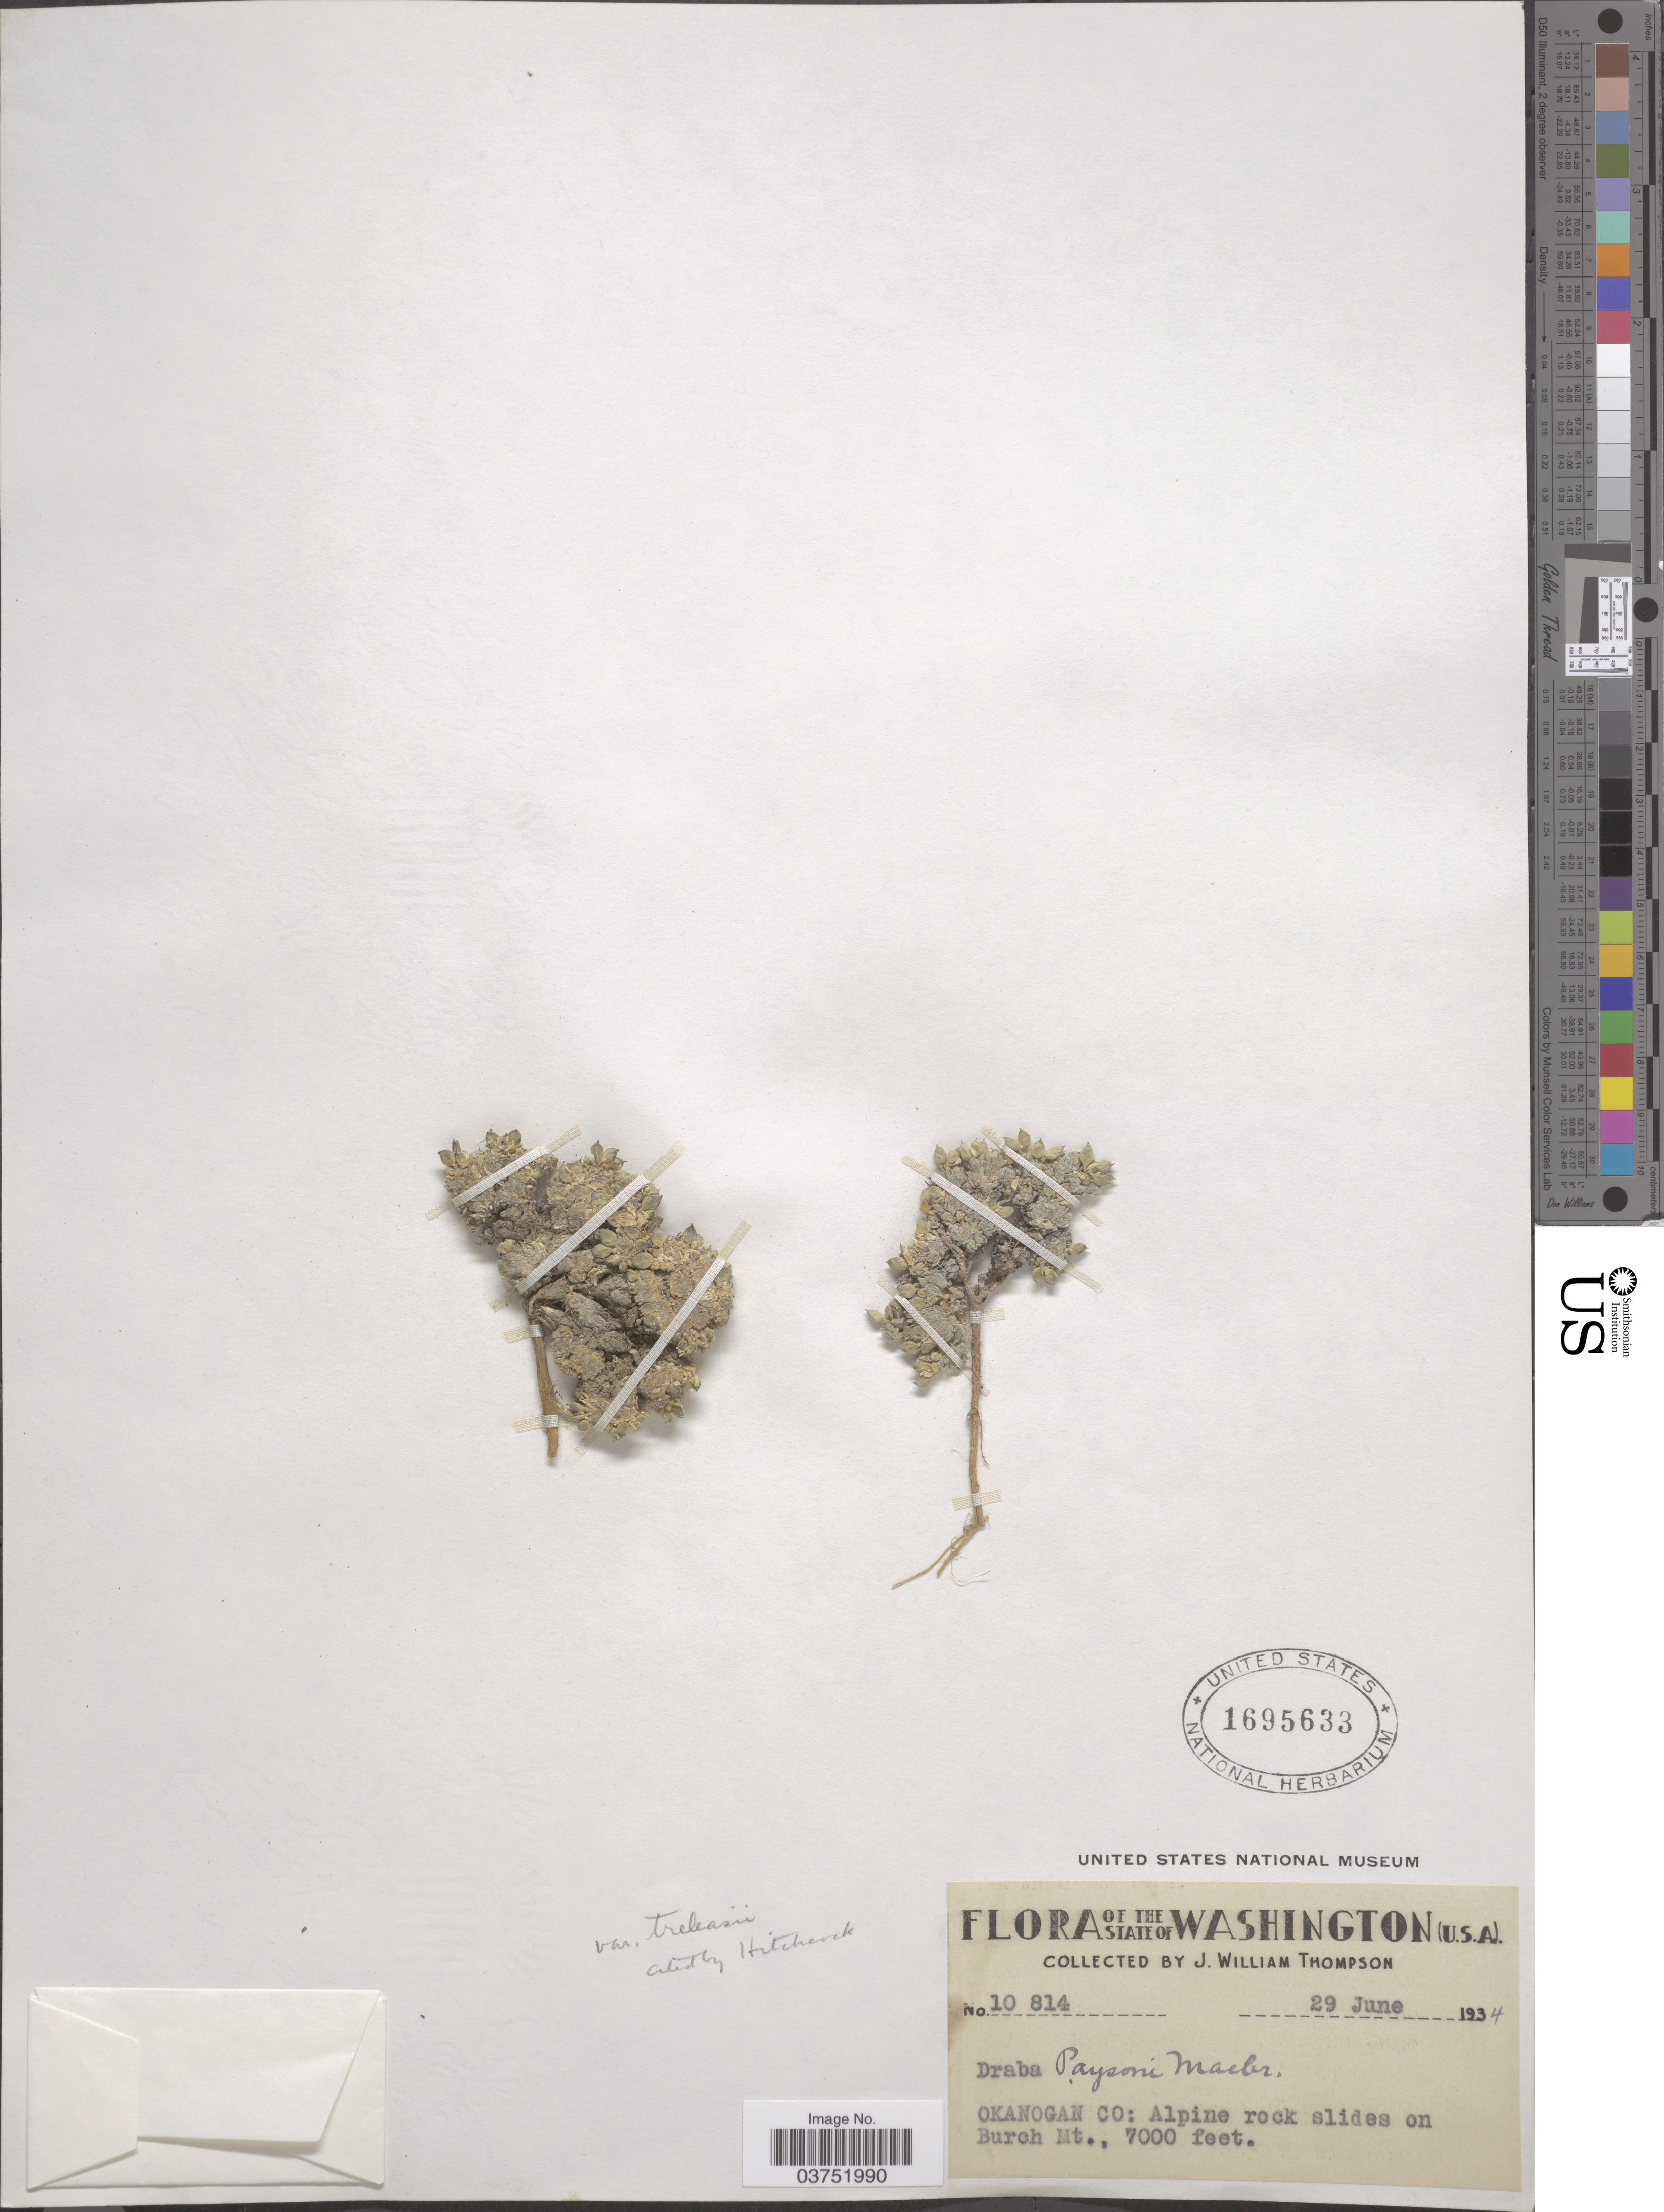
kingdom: Plantae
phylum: Tracheophyta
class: Magnoliopsida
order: Brassicales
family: Brassicaceae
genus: Draba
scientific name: Draba novolympica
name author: Payson & H. St. John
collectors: J. W. Thompson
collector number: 10814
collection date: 1934-06-29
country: United States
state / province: Washington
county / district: Okanogan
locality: Okanogan Co.: Alpine rock slides on Burch Mt.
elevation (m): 2134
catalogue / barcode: US 1695633